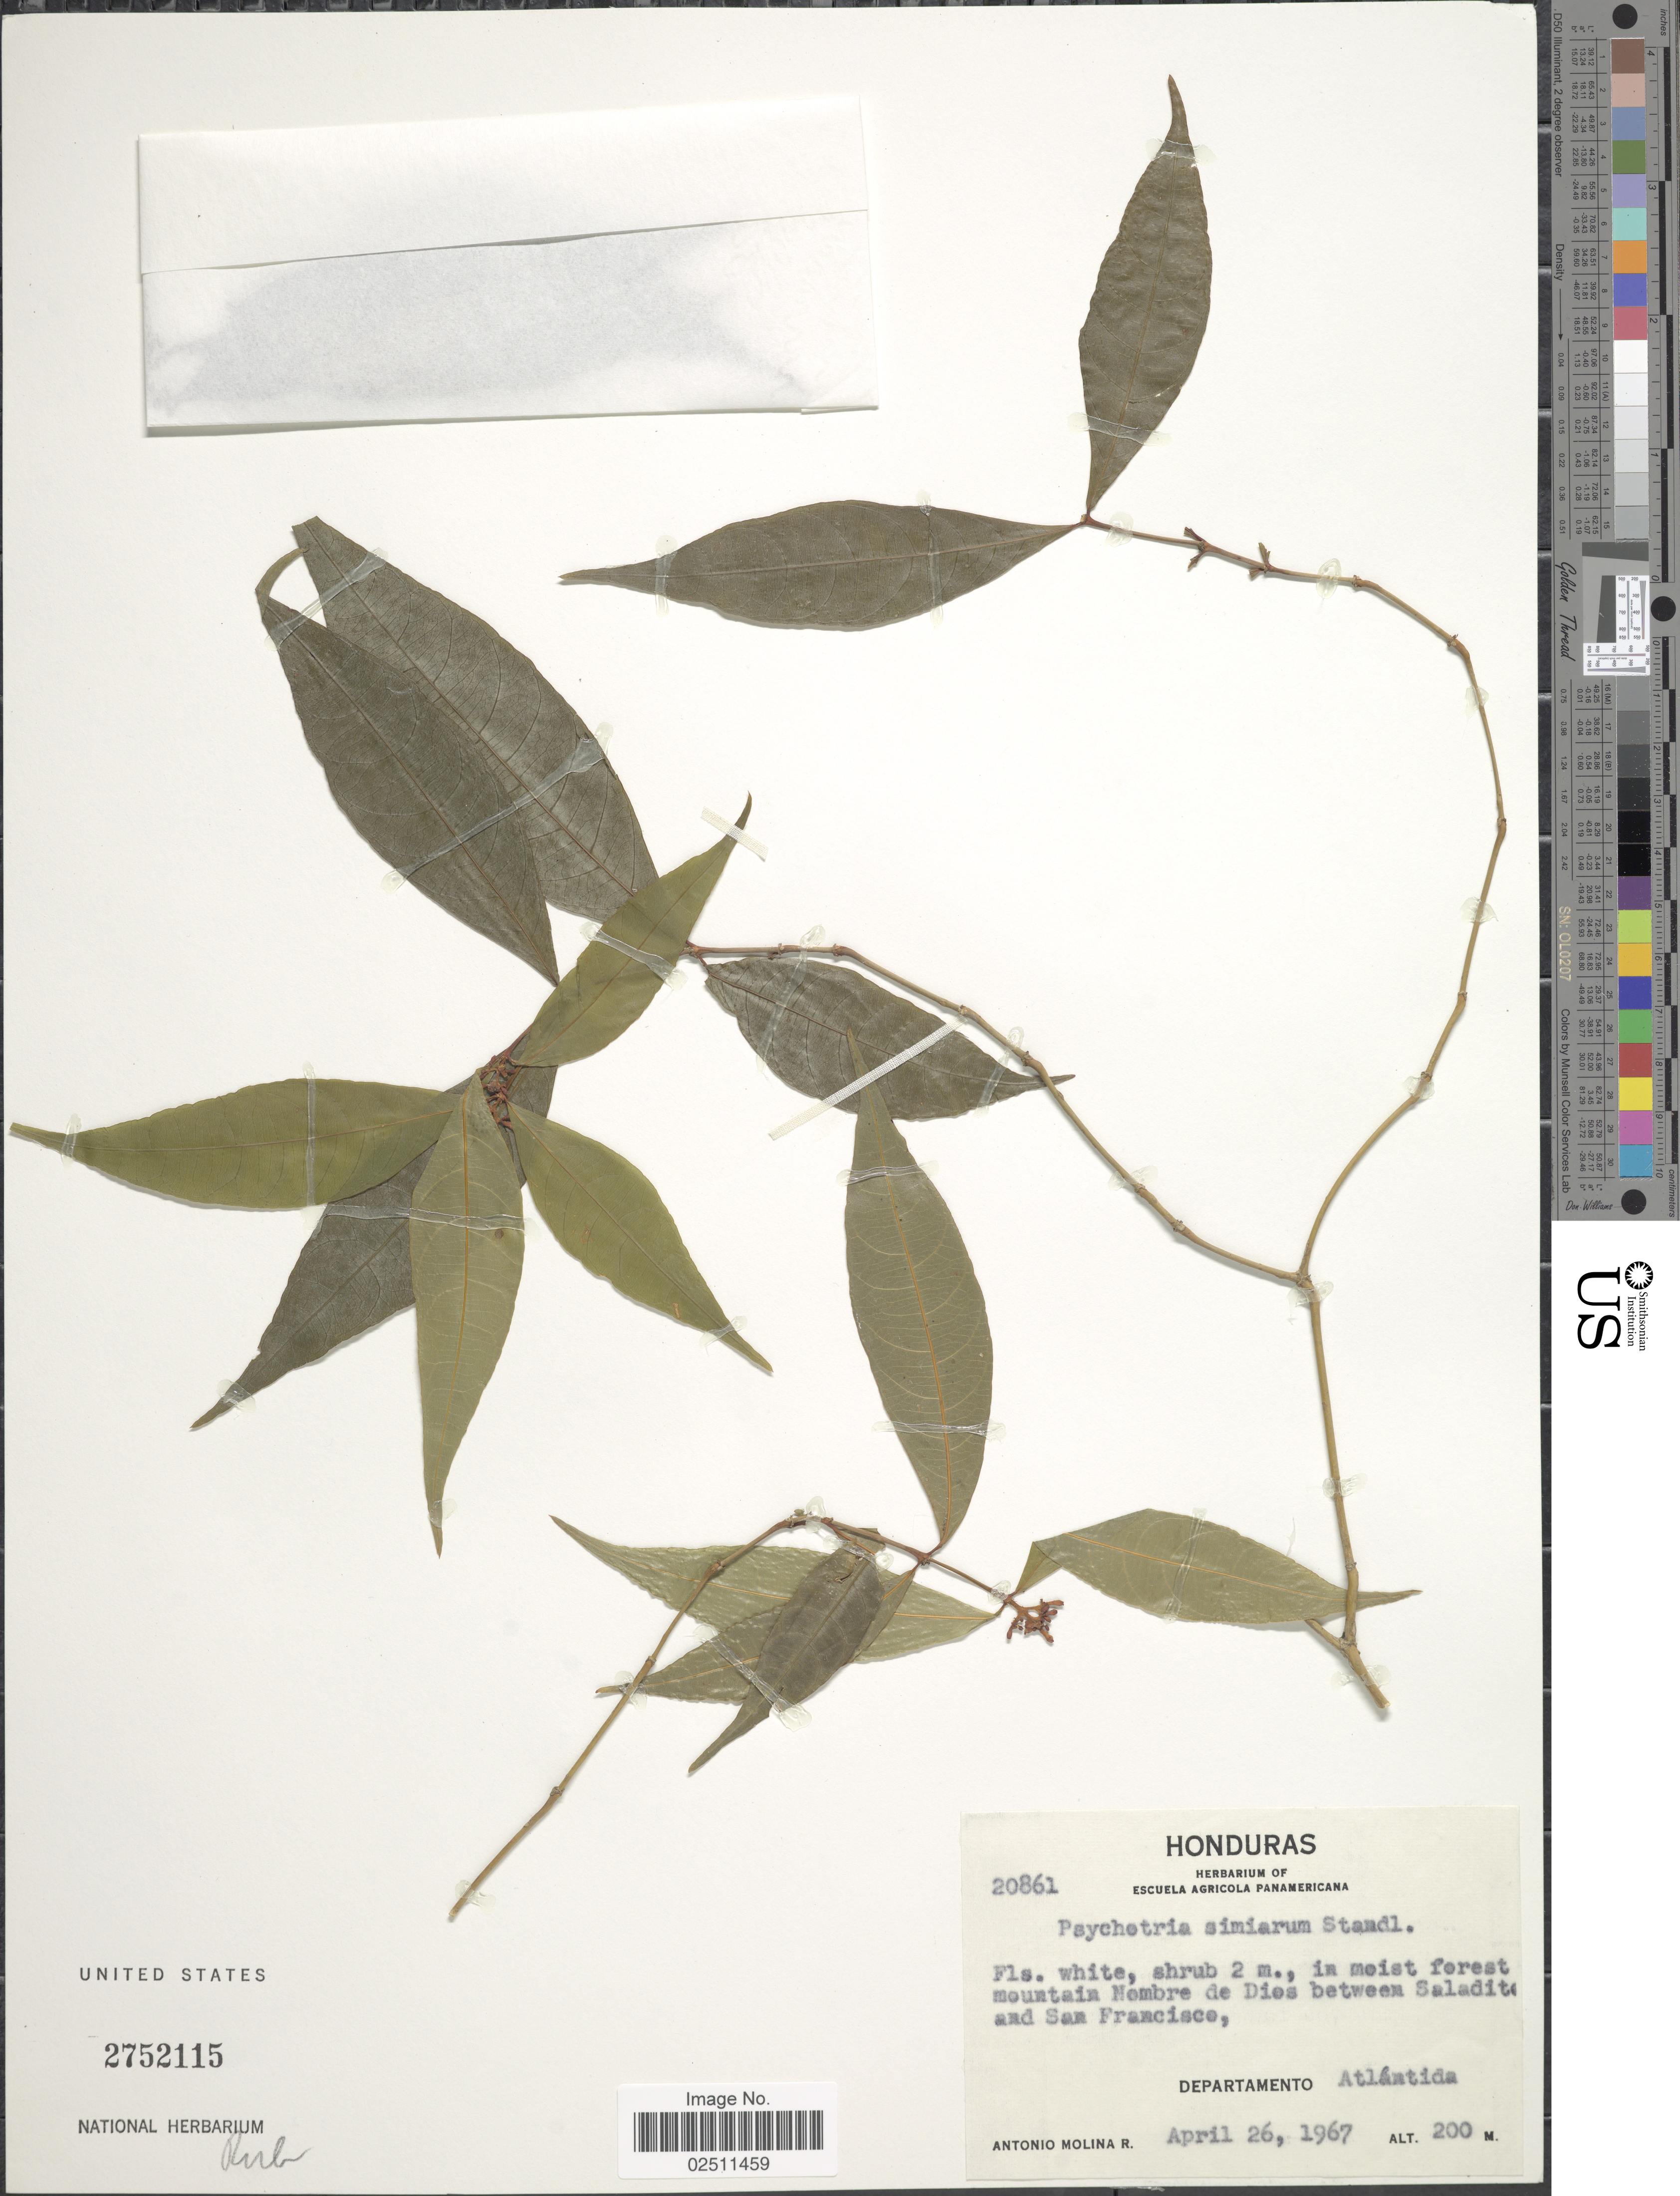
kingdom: Plantae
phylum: Tracheophyta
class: Magnoliopsida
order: Gentianales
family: Rubiaceae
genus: Psychotria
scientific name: Psychotria simiarum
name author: Standl.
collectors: A. Molina R.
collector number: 20861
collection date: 1967-04-26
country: Honduras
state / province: Atlántida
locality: In moist forest mountain Nombre de Dios between Saladito and San Francisco, Departamento Atlantida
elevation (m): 200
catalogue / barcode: US 2752115